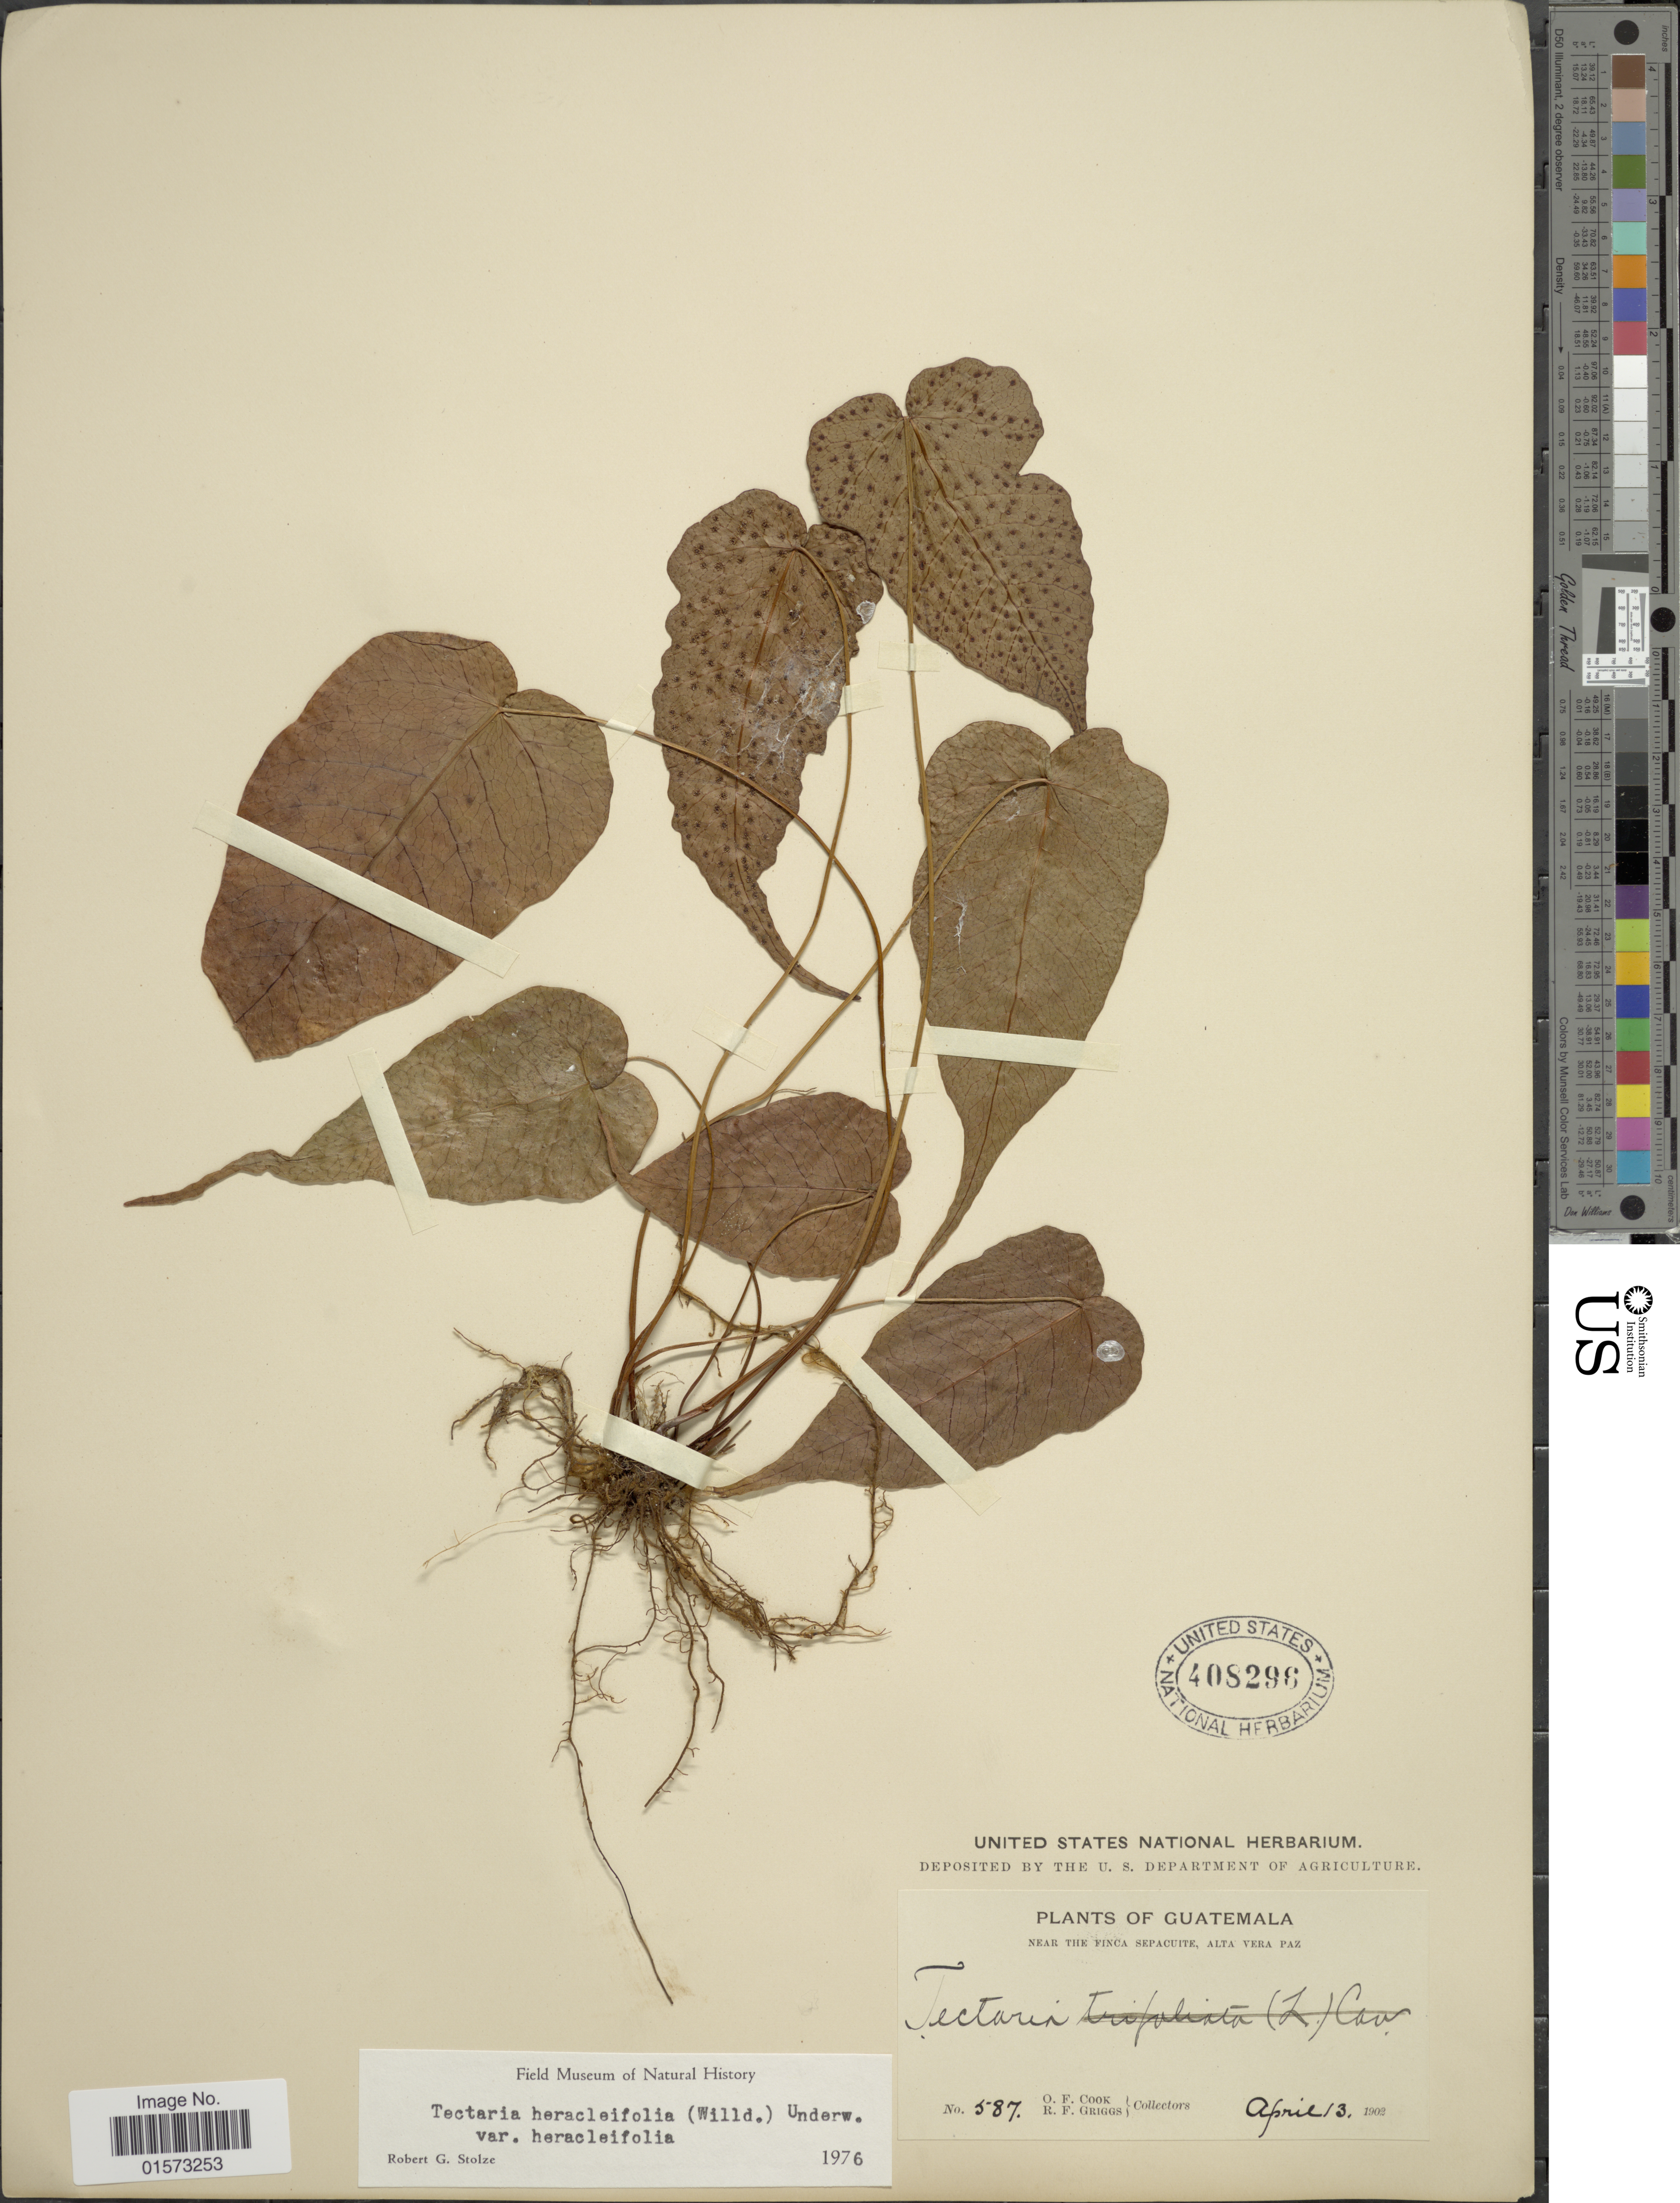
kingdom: Plantae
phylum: Tracheophyta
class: Polypodiopsida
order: Polypodiales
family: Tectariaceae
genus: Tectaria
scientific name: Tectaria heracleifolia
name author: (Willd.) Underw.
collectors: O. F. Cook & R. F. Griggs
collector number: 587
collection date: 1902-04-13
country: Guatemala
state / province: Alta Verapaz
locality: Near the FInca Sepacuite, Alta Verapaz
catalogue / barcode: US 408296